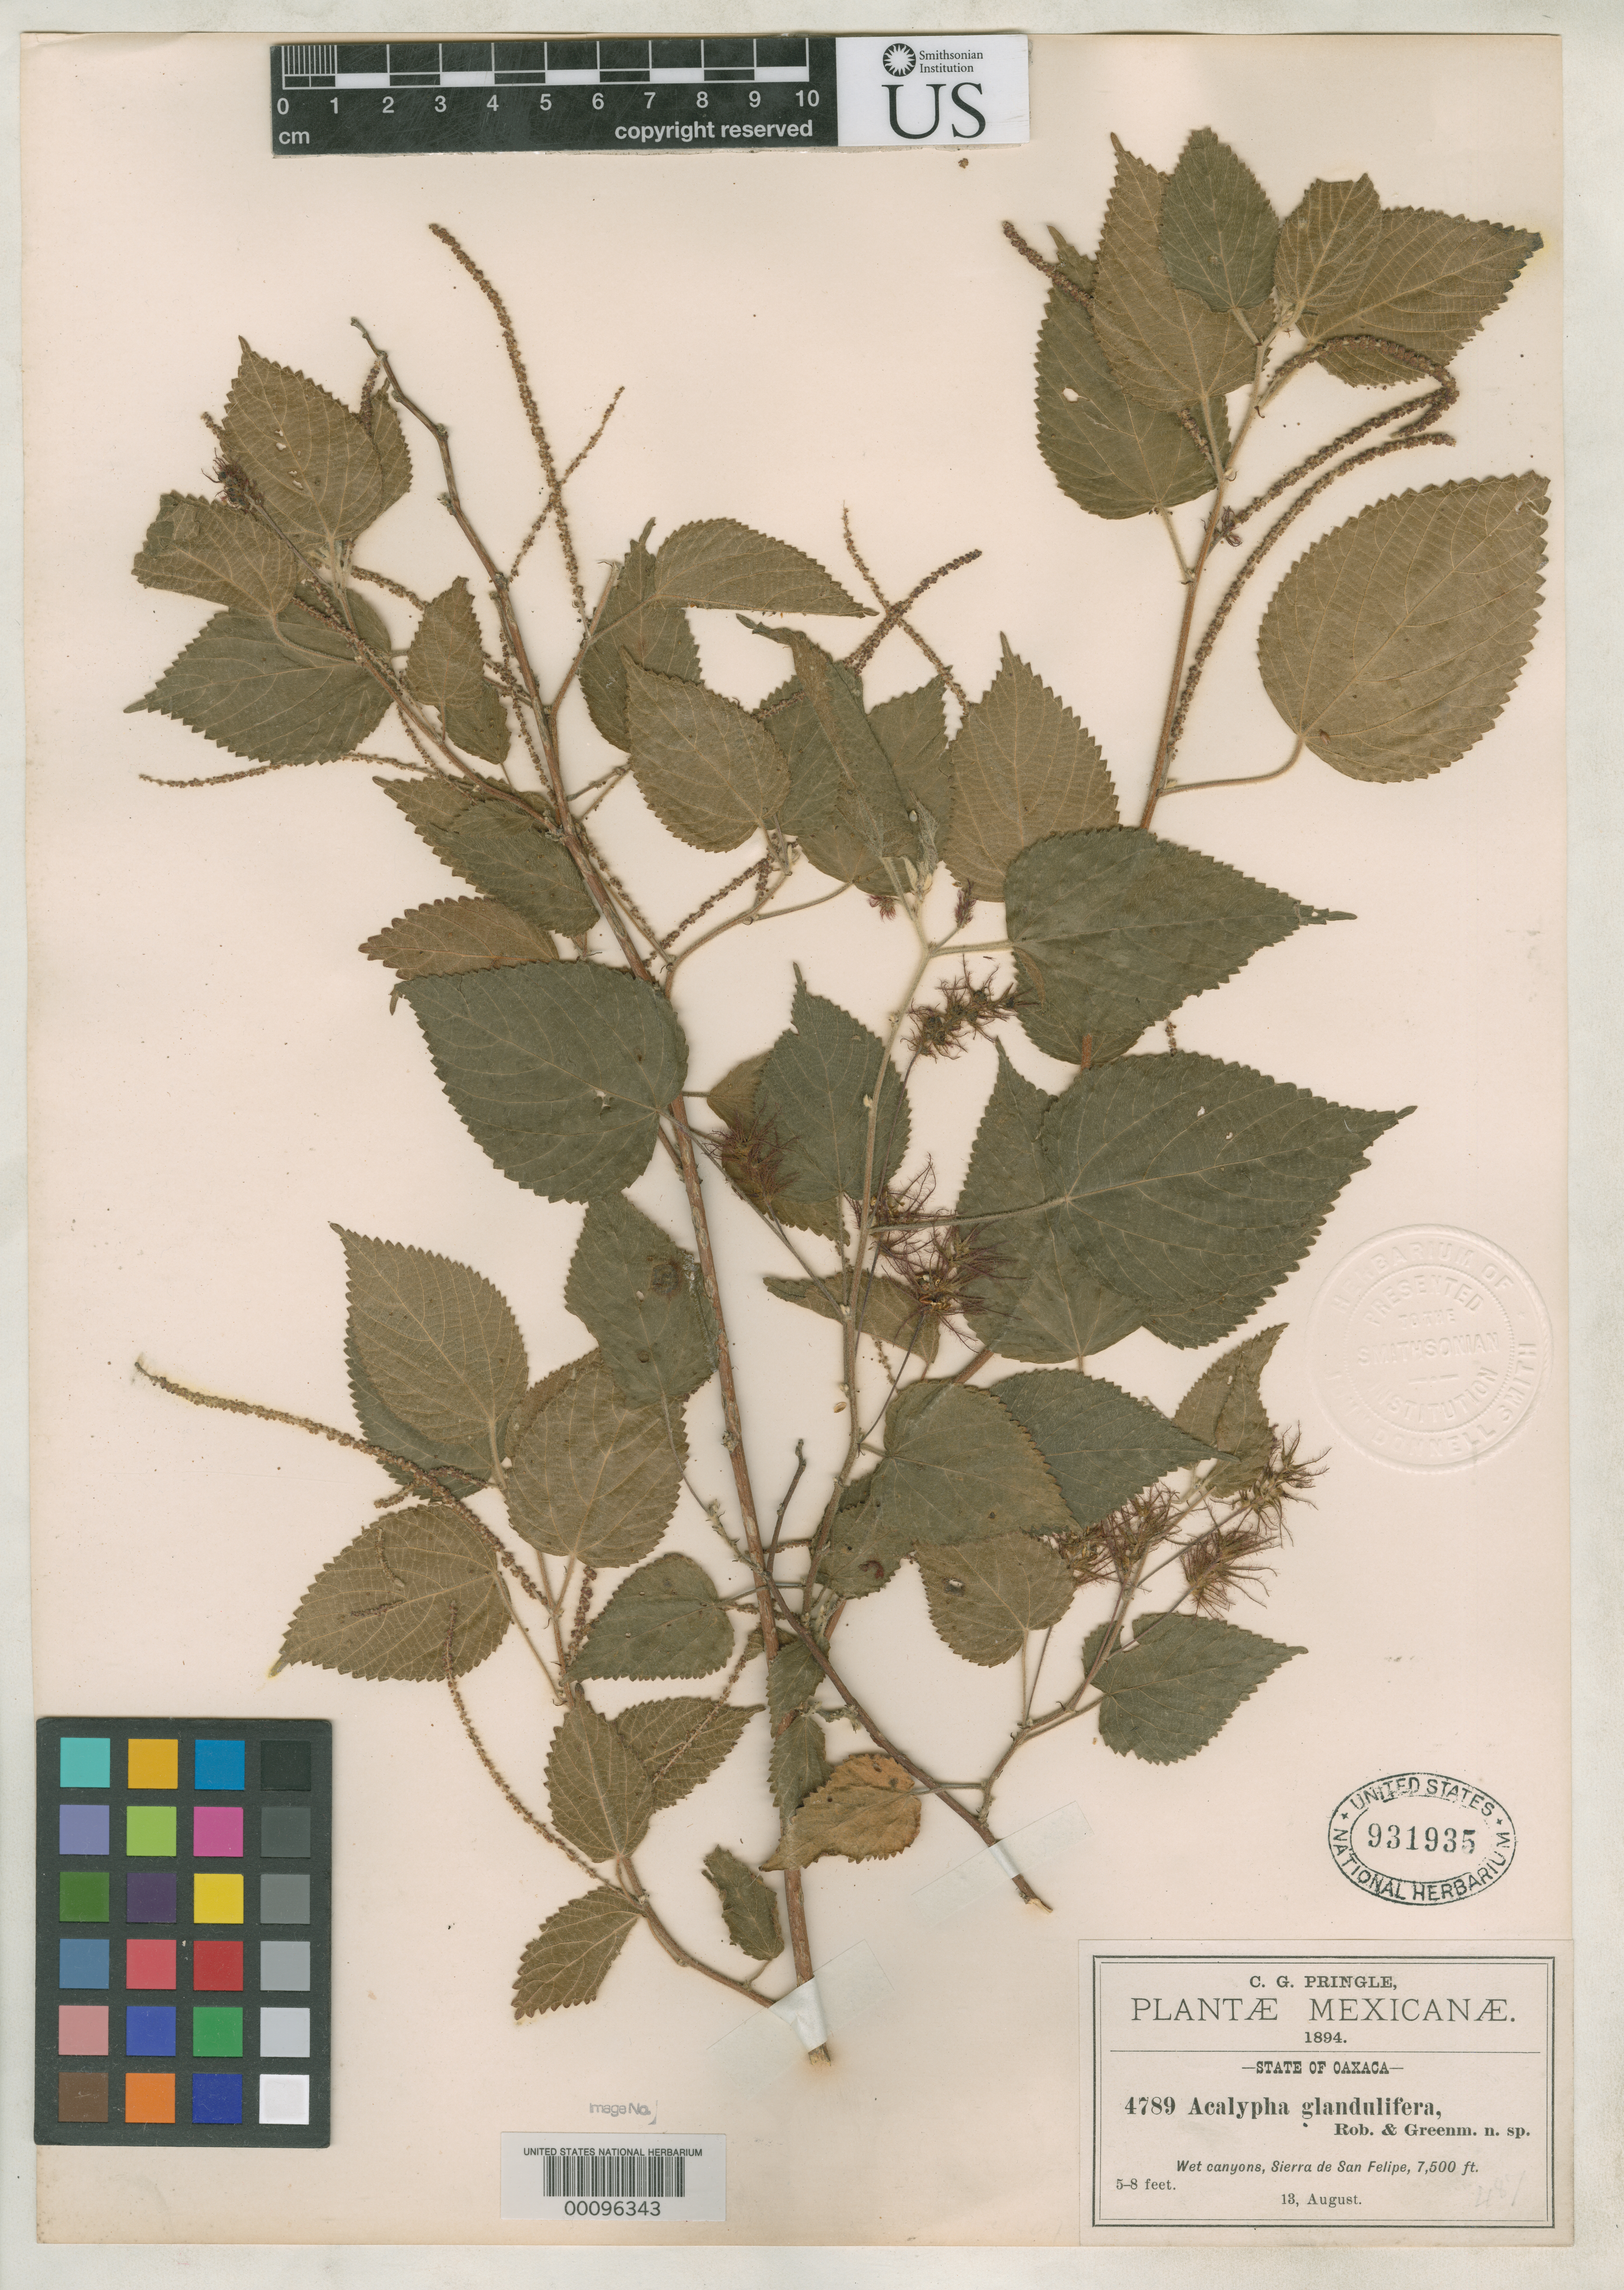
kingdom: Plantae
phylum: Tracheophyta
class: Magnoliopsida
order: Malpighiales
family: Euphorbiaceae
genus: Acalypha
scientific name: Acalypha glandulifera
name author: B.L. Rob. & Greenm.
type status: Isosyntype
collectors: C. G. Pringle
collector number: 4789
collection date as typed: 18 Aug 1894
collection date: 1894-08-18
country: Mexico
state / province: Oaxaca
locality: Sierra de San Felipe.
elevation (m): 2286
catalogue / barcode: US 931935